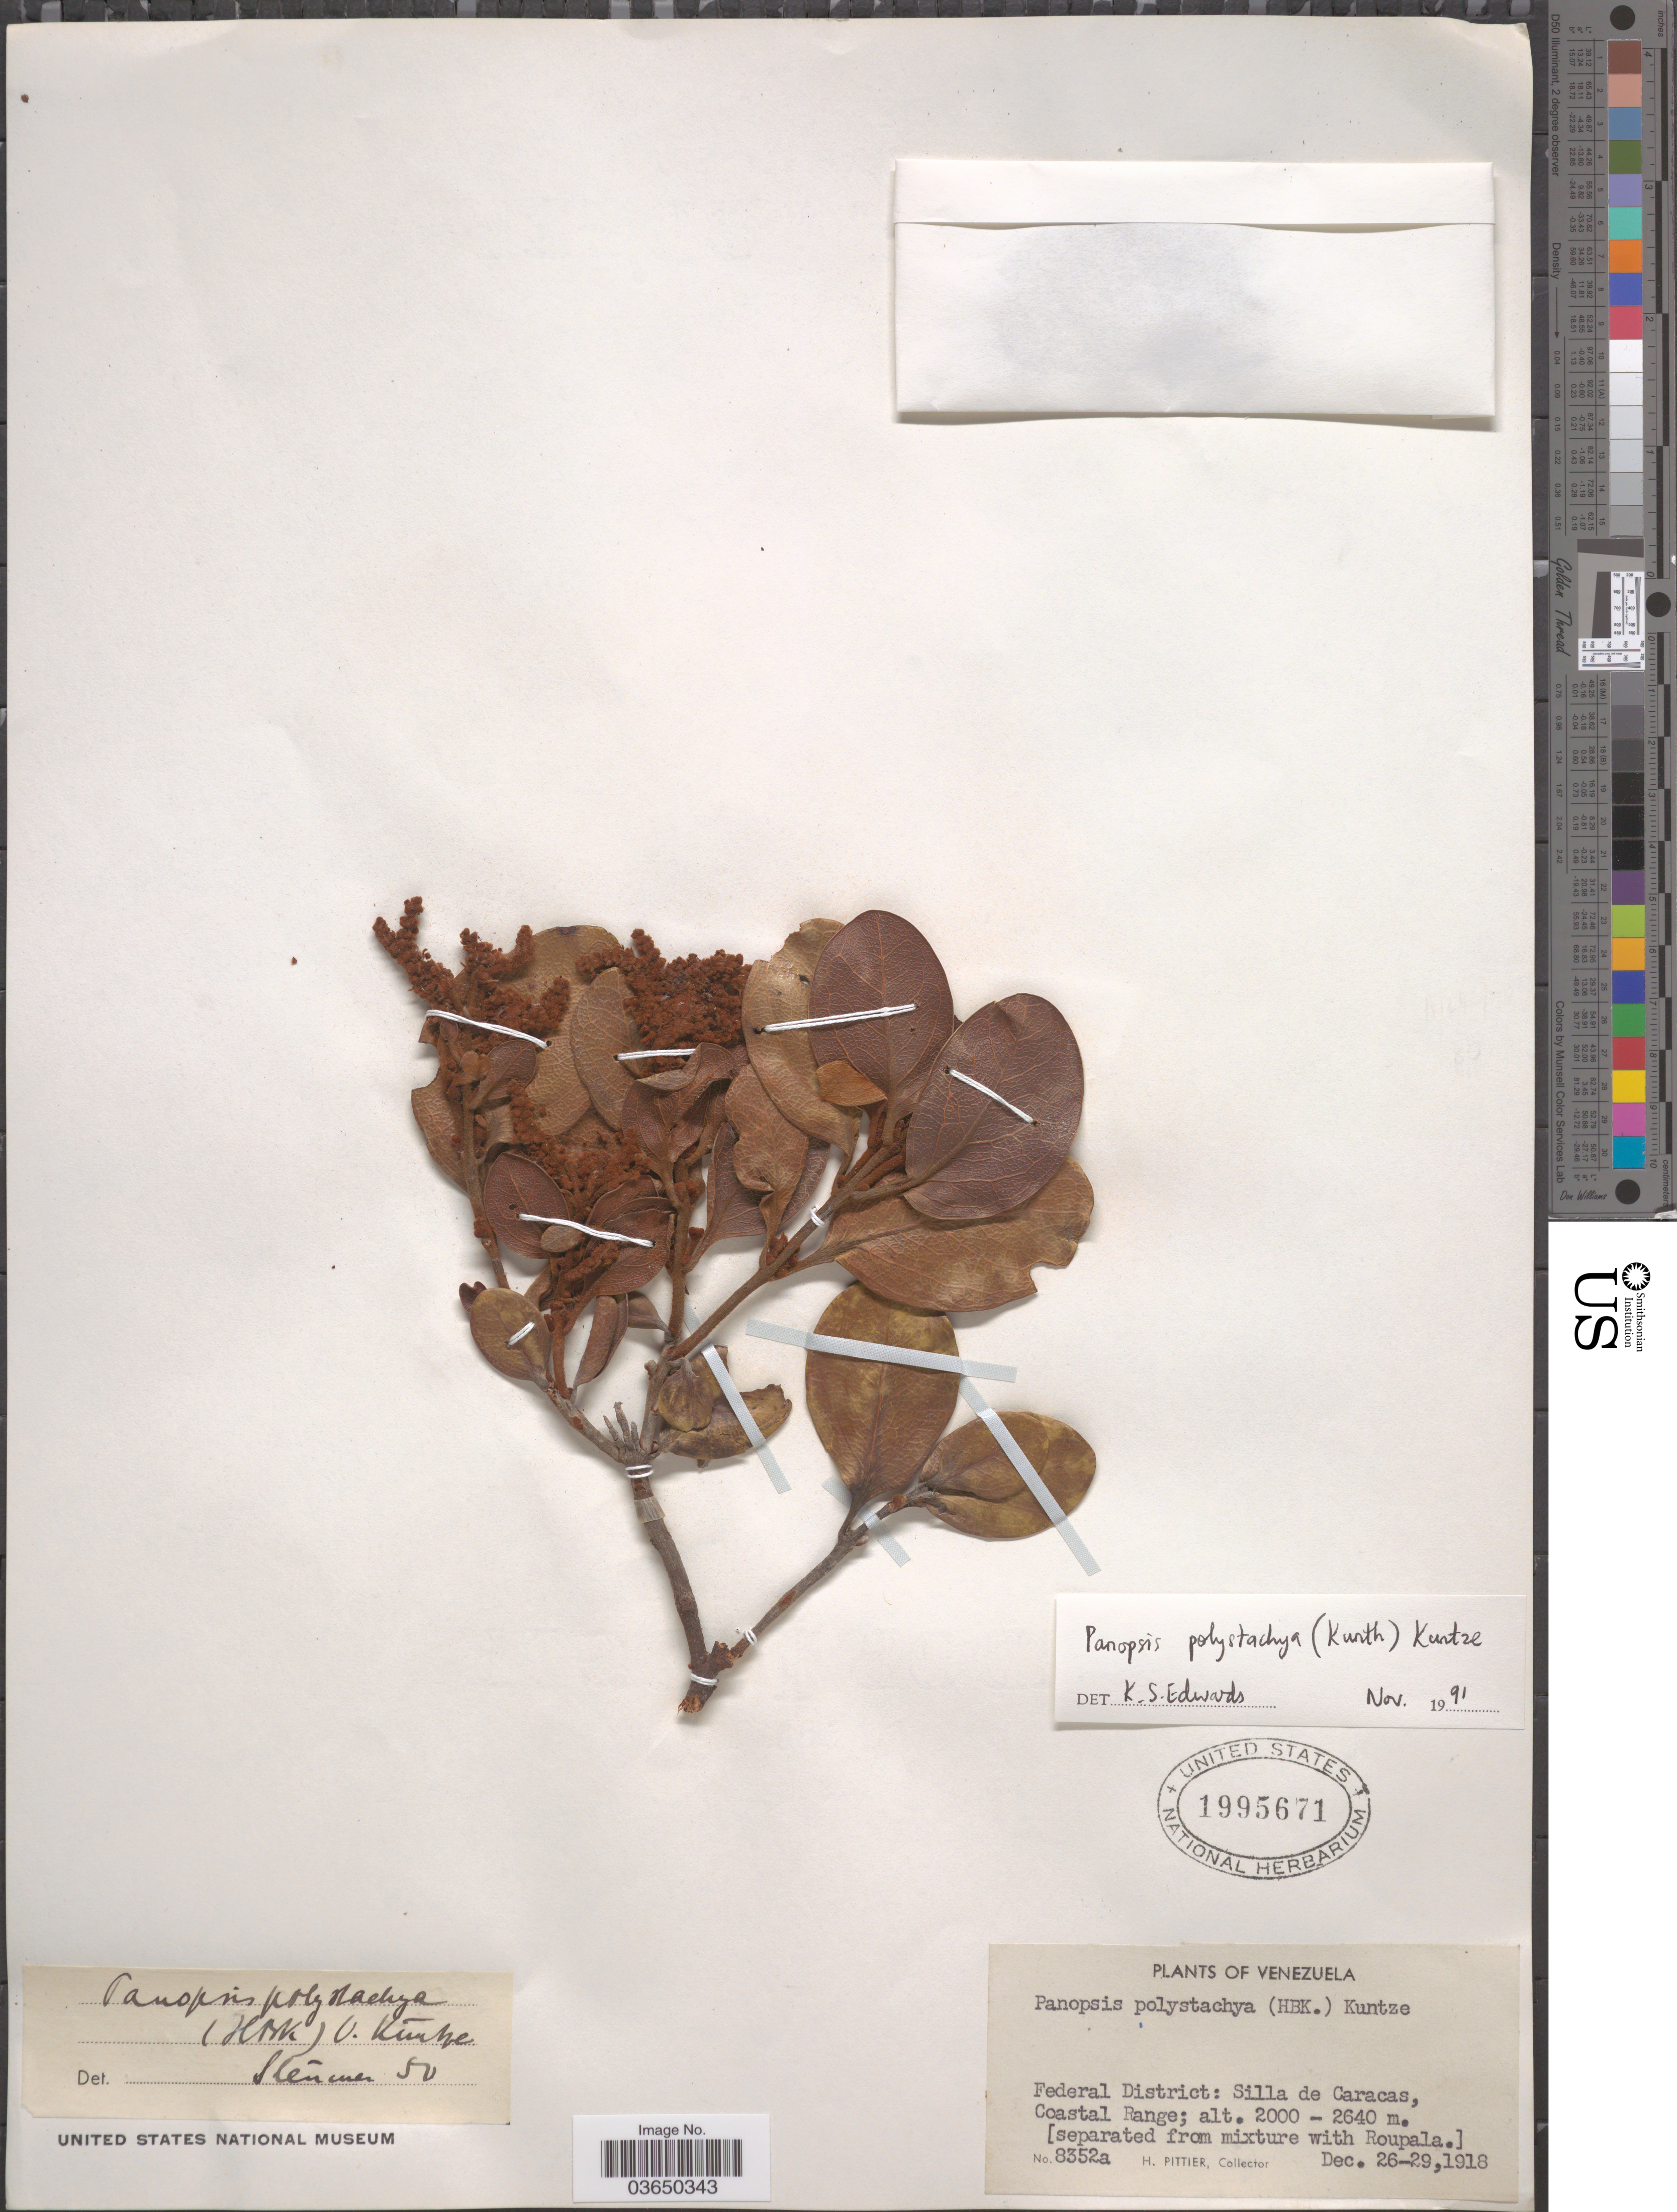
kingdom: Plantae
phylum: Tracheophyta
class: Magnoliopsida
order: Proteales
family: Proteaceae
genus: Panopsis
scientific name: Panopsis polystachya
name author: (Kunth) Kuntze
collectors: H. F. Pittier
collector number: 8352a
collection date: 1918-12-26/1918-12-29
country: Venezuela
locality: Federal District: Silla de Caracas, Coastal Range.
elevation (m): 2000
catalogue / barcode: US 1995671